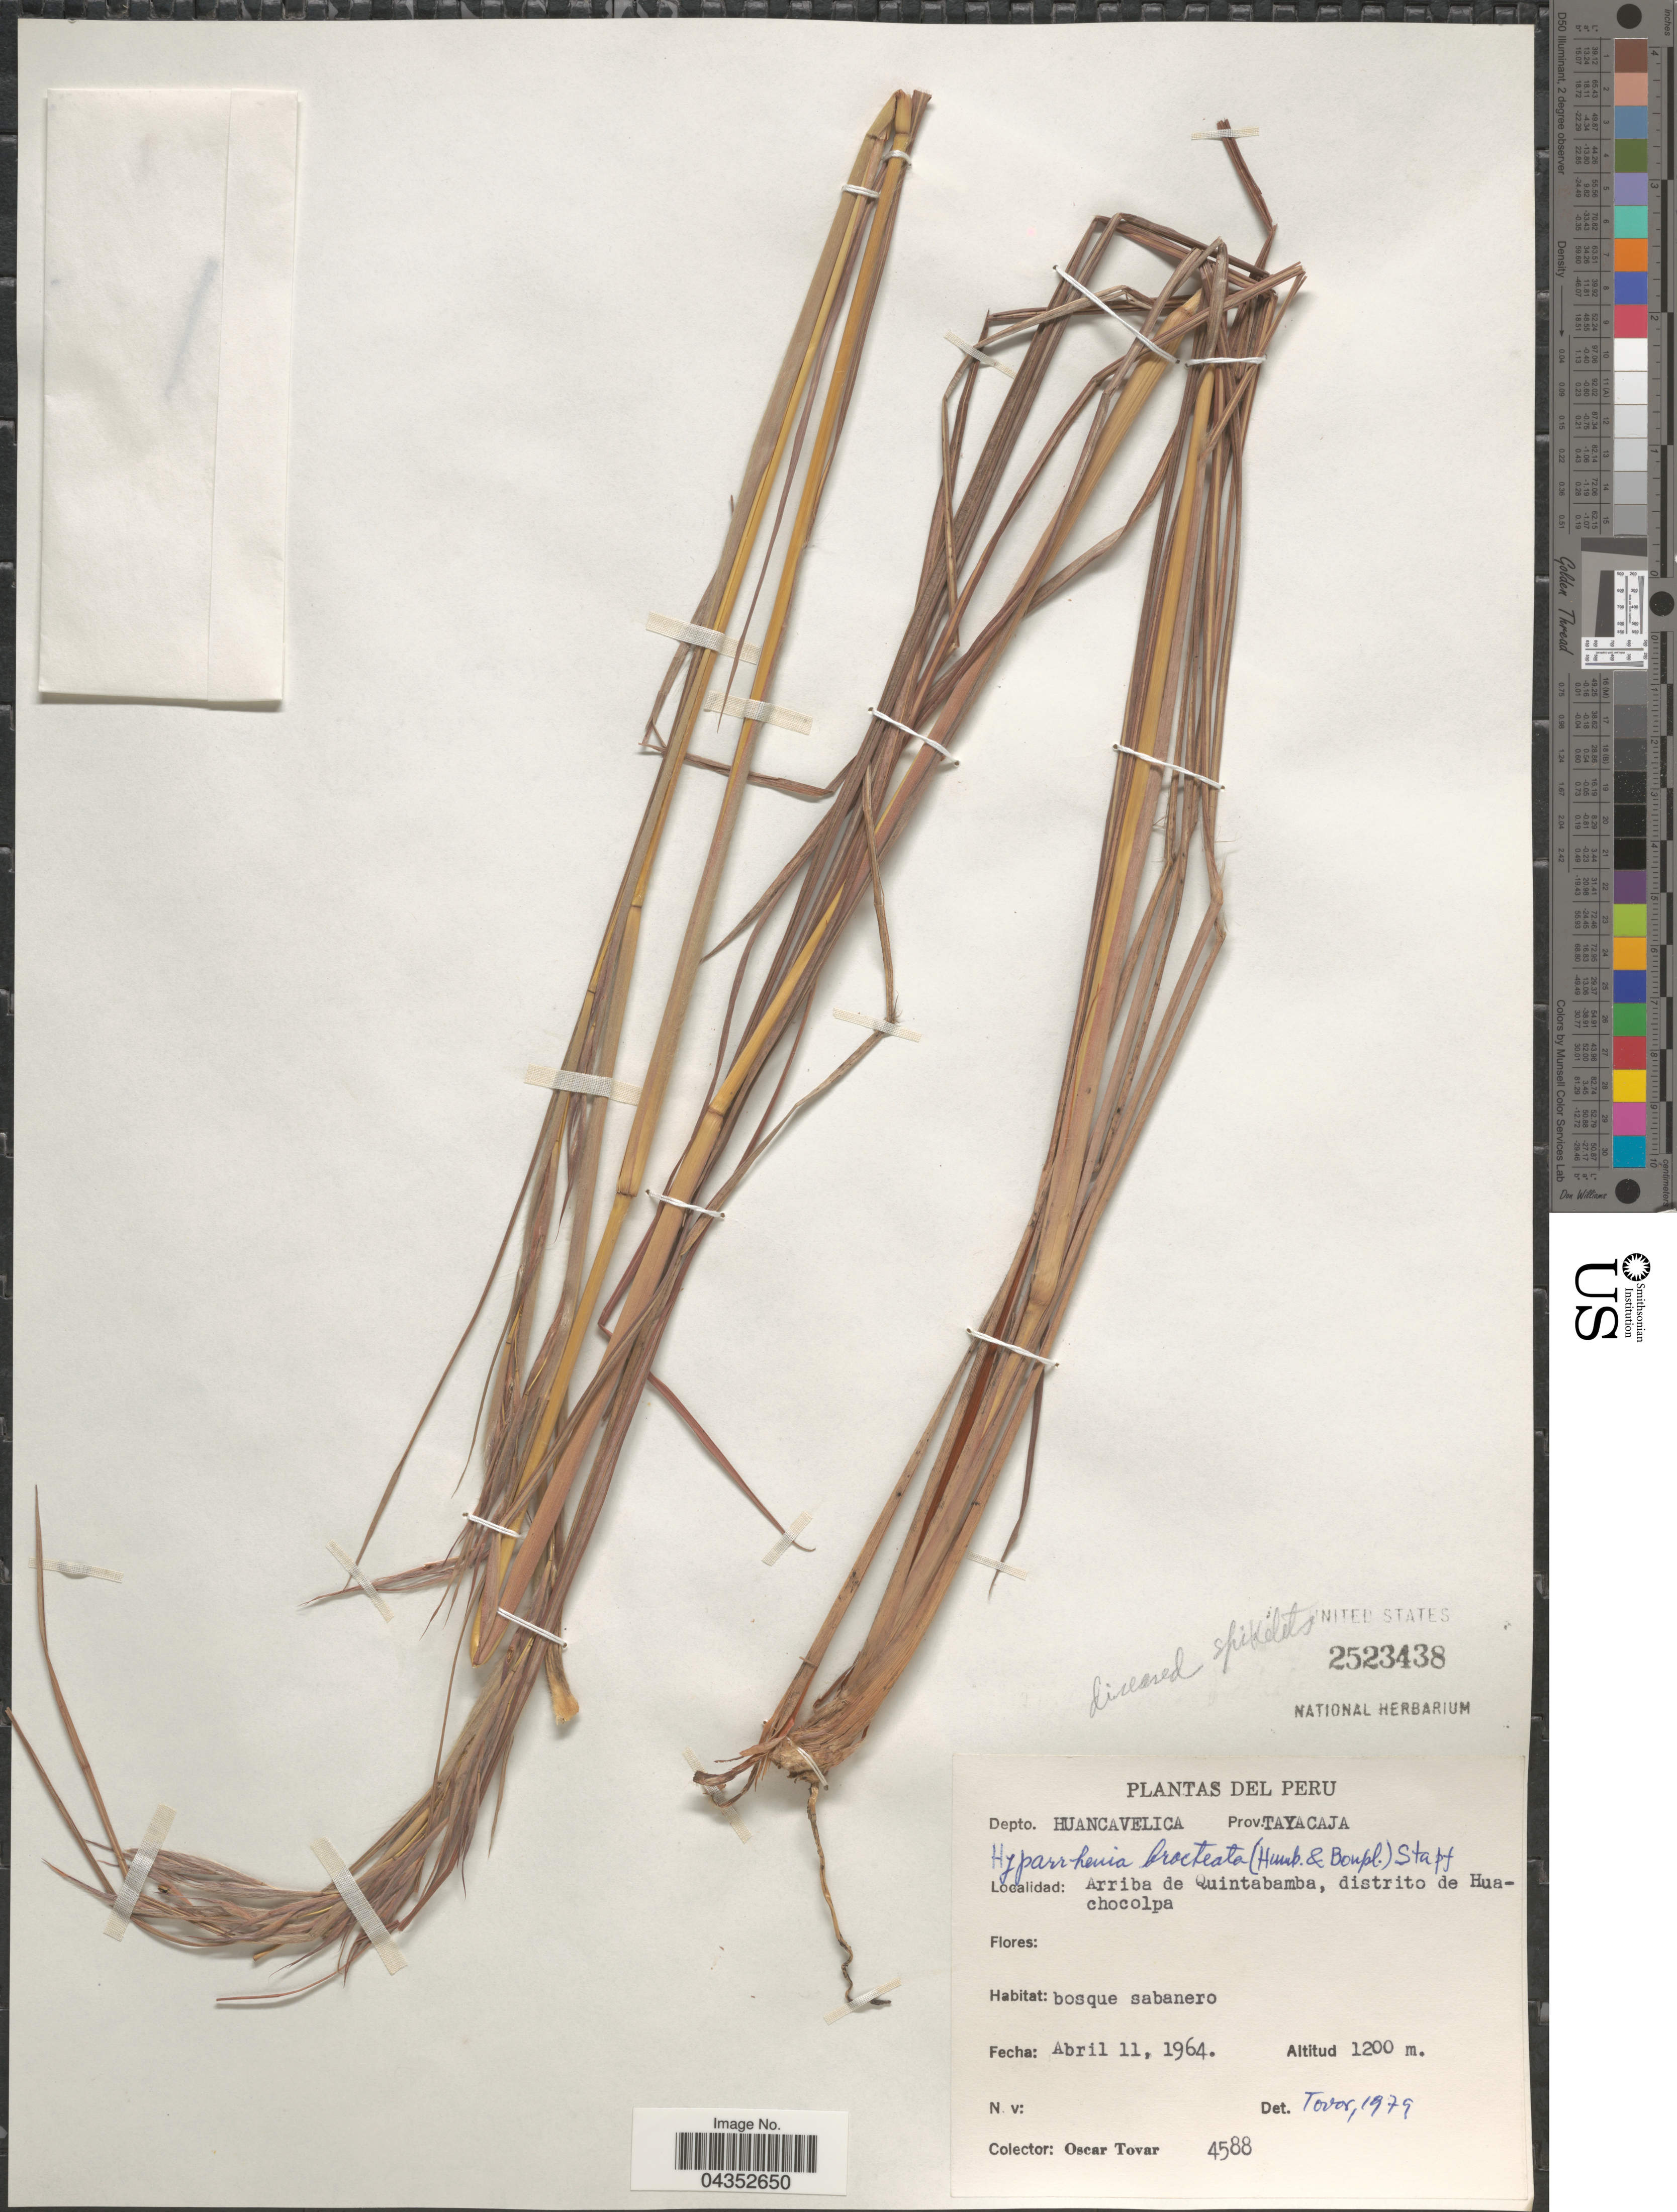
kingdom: Plantae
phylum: Tracheophyta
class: Liliopsida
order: Poales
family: Poaceae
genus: Hyparrhenia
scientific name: Hyparrhenia bracteata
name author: (Humb. & Bonpl.) Stapf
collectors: Ó. Tovar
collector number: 4588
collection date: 1964-04-11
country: Peru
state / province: Huancavelica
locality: Depto. Huancavelica. Prov. Tayacaja. Arriba de Quintabamba, distrito de Huachocolpa.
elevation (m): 1200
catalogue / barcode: US 2523438